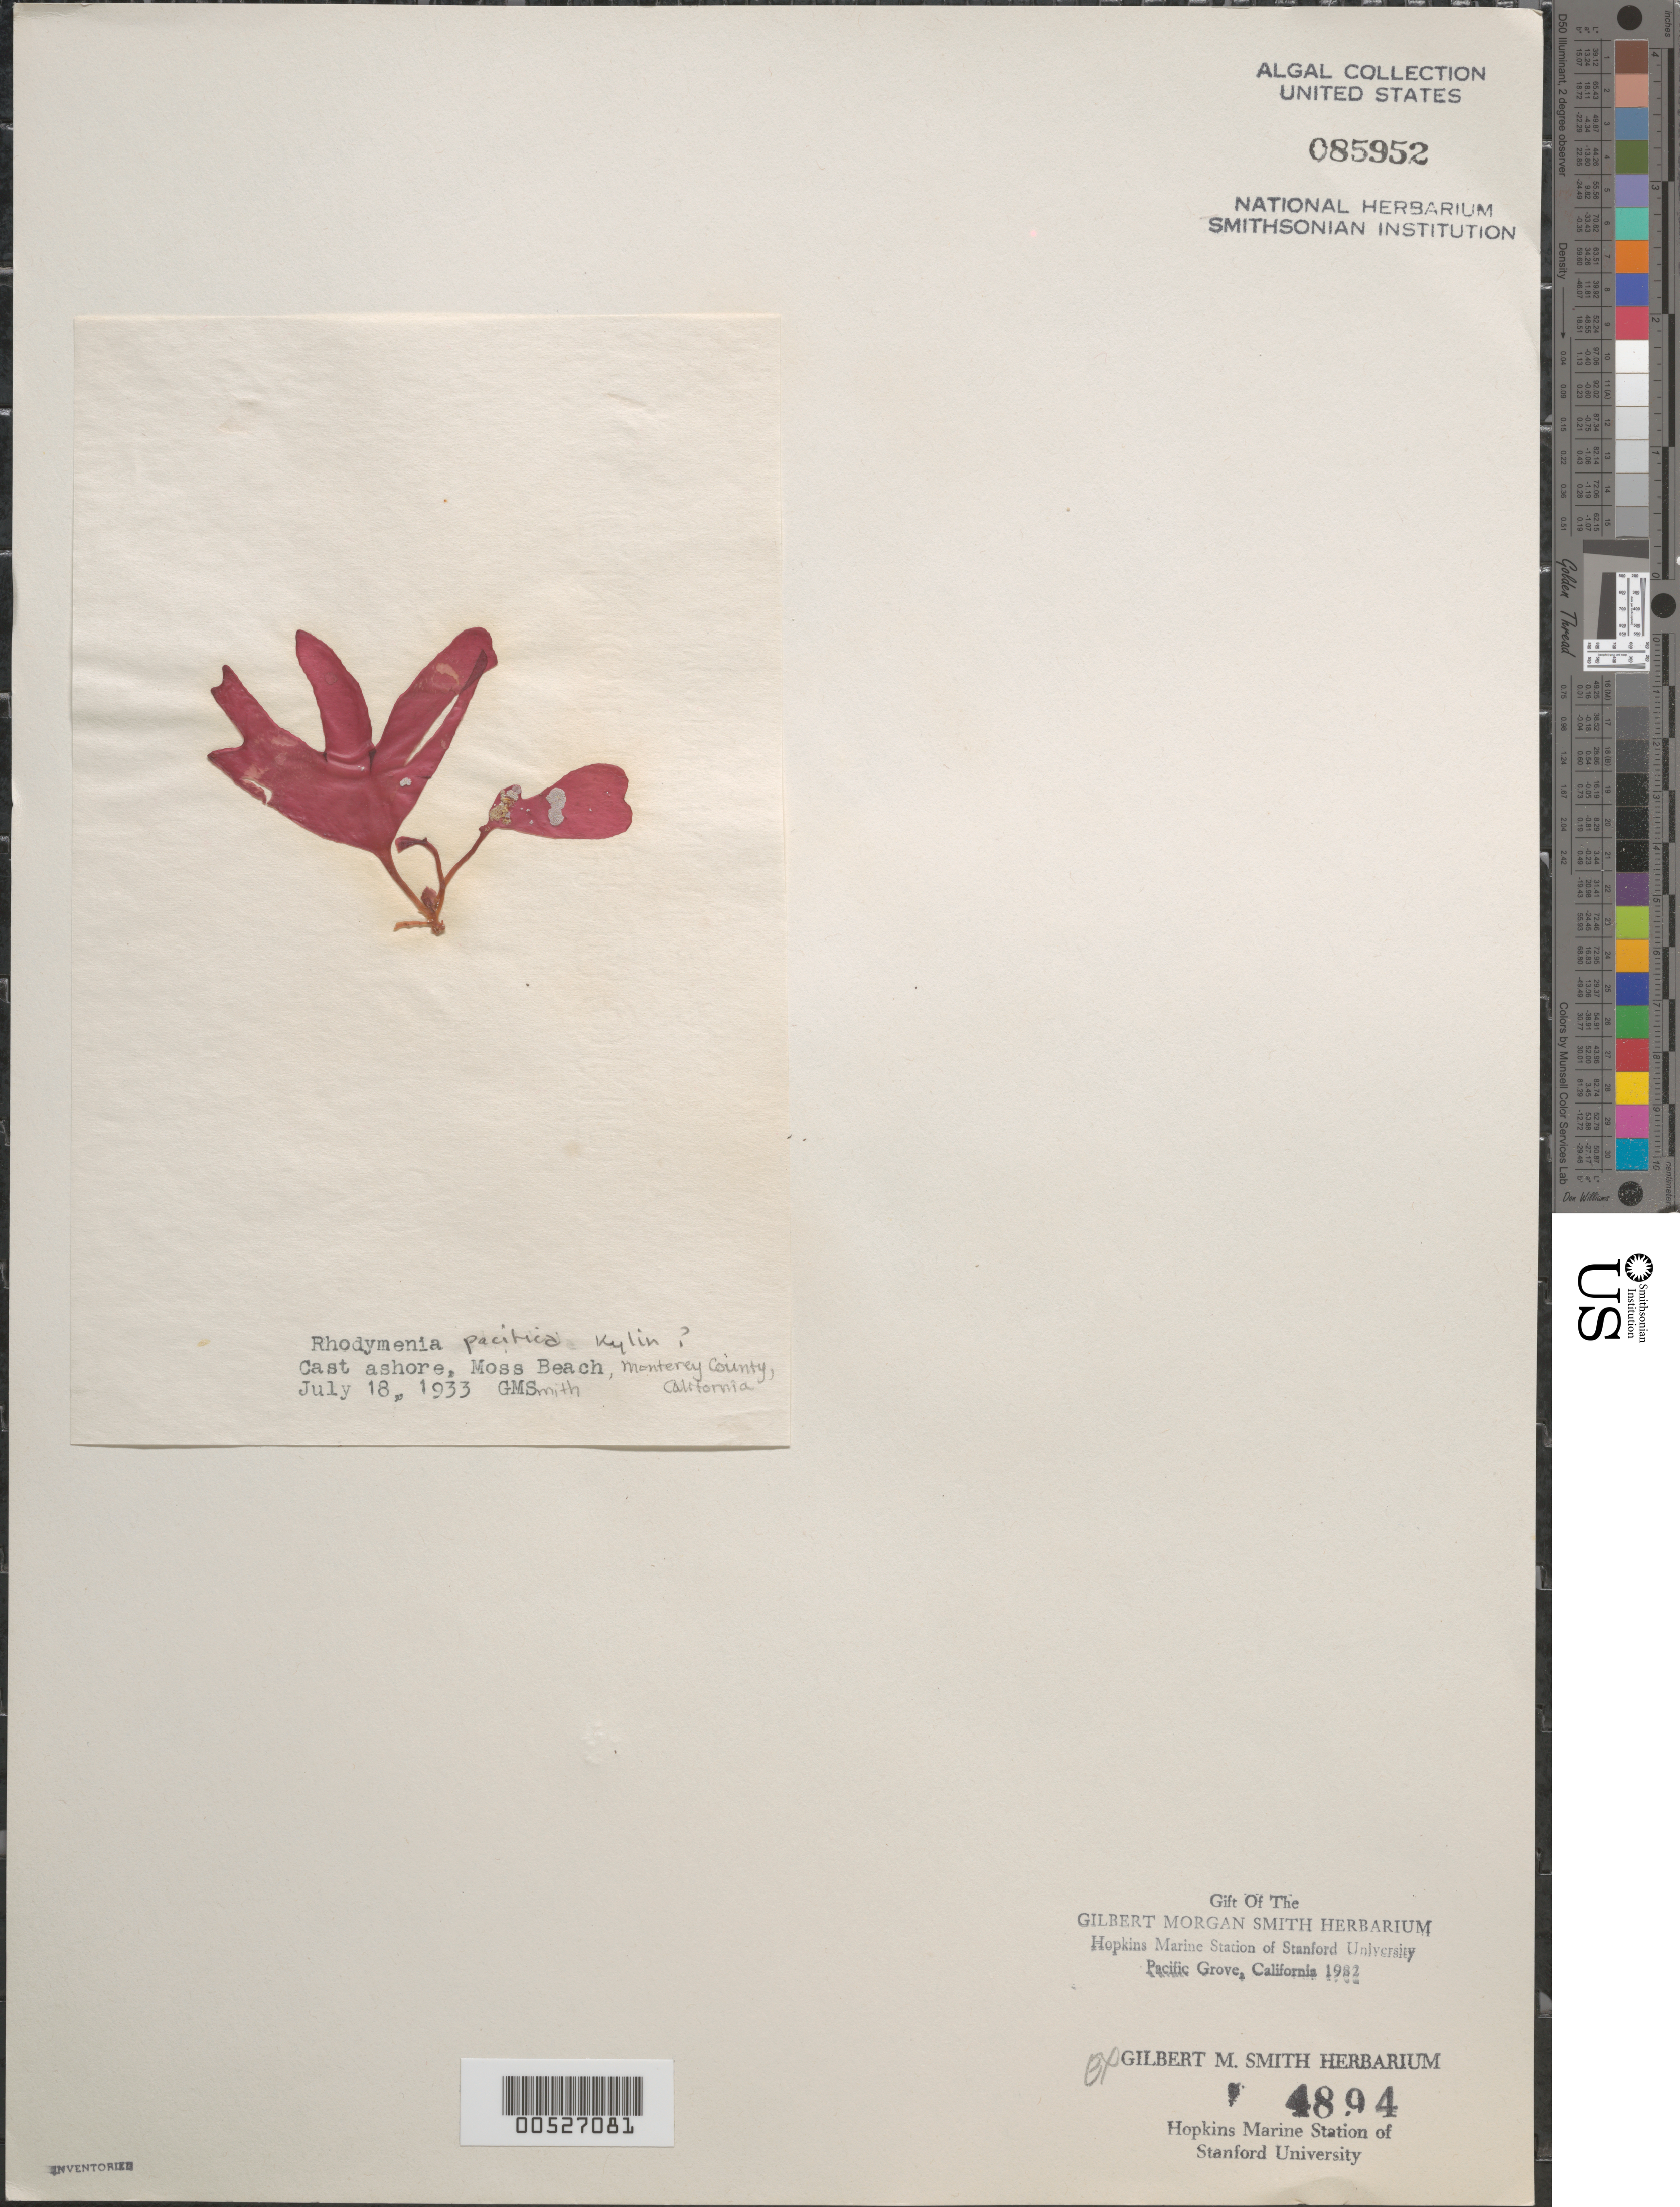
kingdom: Plantae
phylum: Rhodophyta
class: Florideophyceae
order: Rhodymeniales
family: Rhodymeniaceae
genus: Rhodymenia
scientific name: Rhodymenia pacifica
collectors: G. M. Smith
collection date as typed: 18 Jul 1933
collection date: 1933-07-18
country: United States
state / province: California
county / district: Monterey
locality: Moss Beach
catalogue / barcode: US 85952